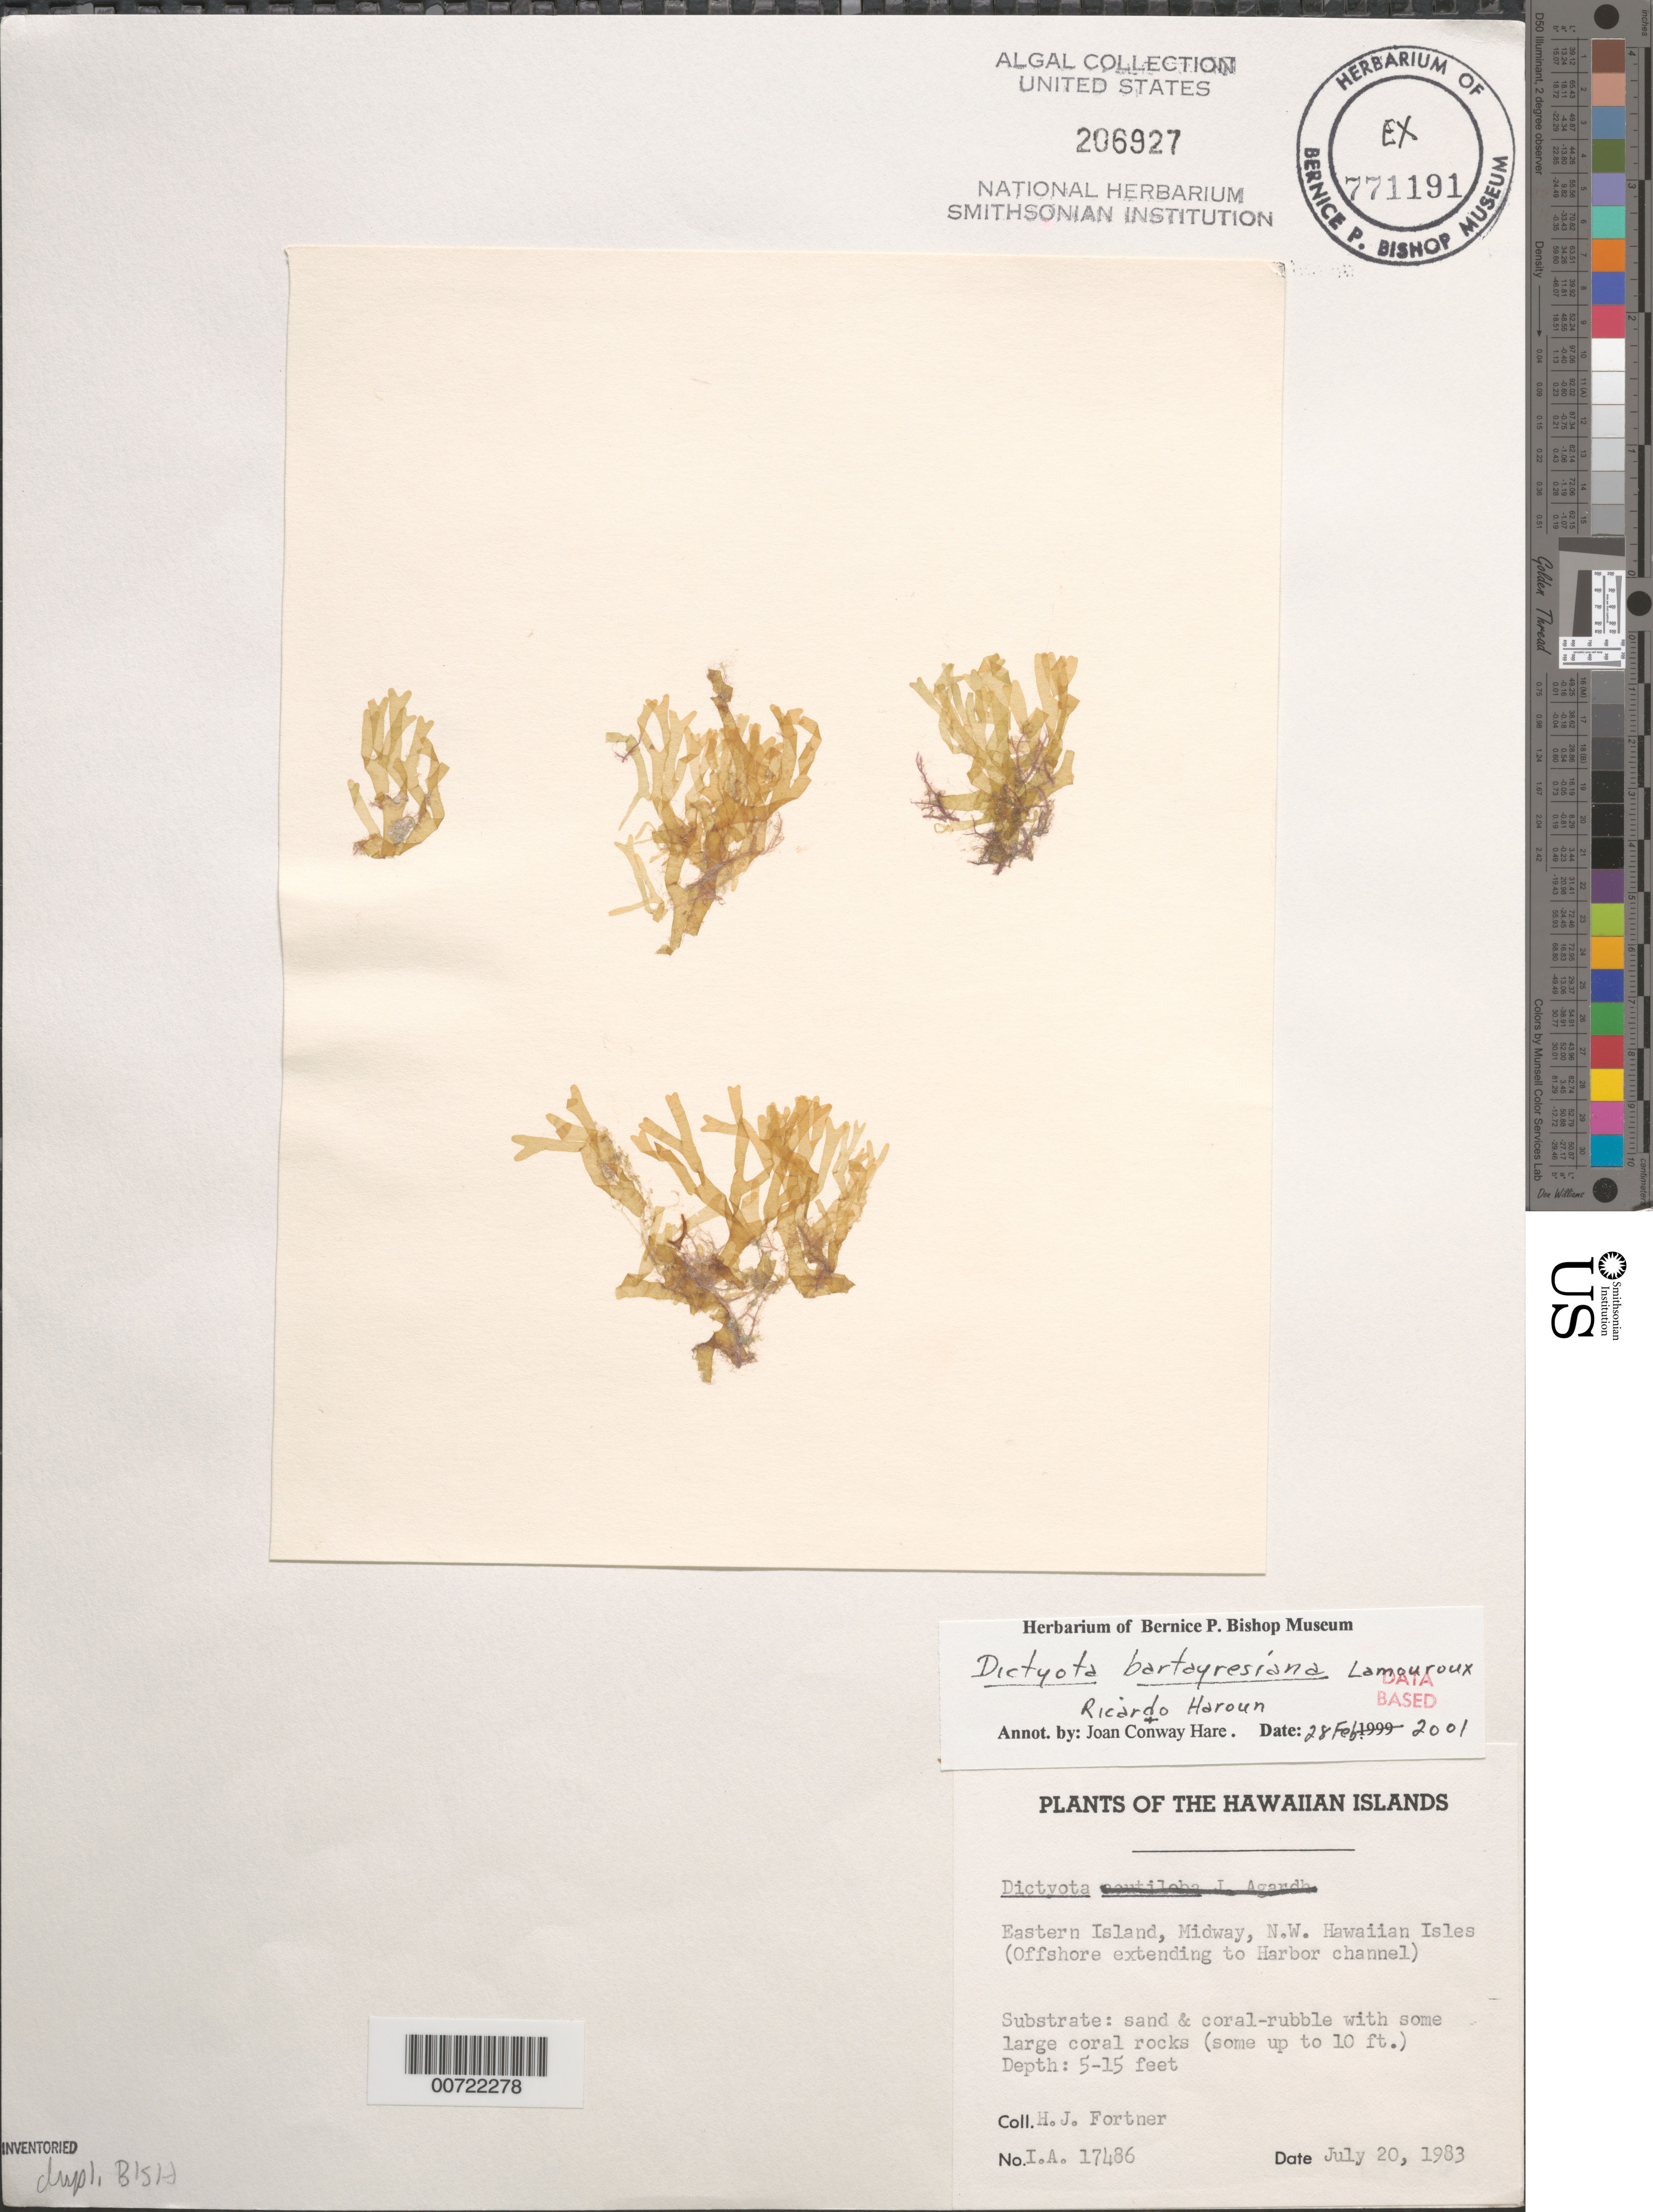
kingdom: Chromista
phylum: Ochrophyta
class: Phaeophyceae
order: Dictyotales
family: Dictyotaceae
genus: Dictyota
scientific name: Dictyota bartayresiana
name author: J.V.Lamouroux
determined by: Hare, Joan C.; Haroun, Ricardo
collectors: H. Fortner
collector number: IAA 17486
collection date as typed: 20 Jul 1983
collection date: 1983-07-20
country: U.S. Administered Pacific Islands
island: Midway Atoll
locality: Offshore, extending to Harbor Channel, Eastern Islet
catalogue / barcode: US 206927